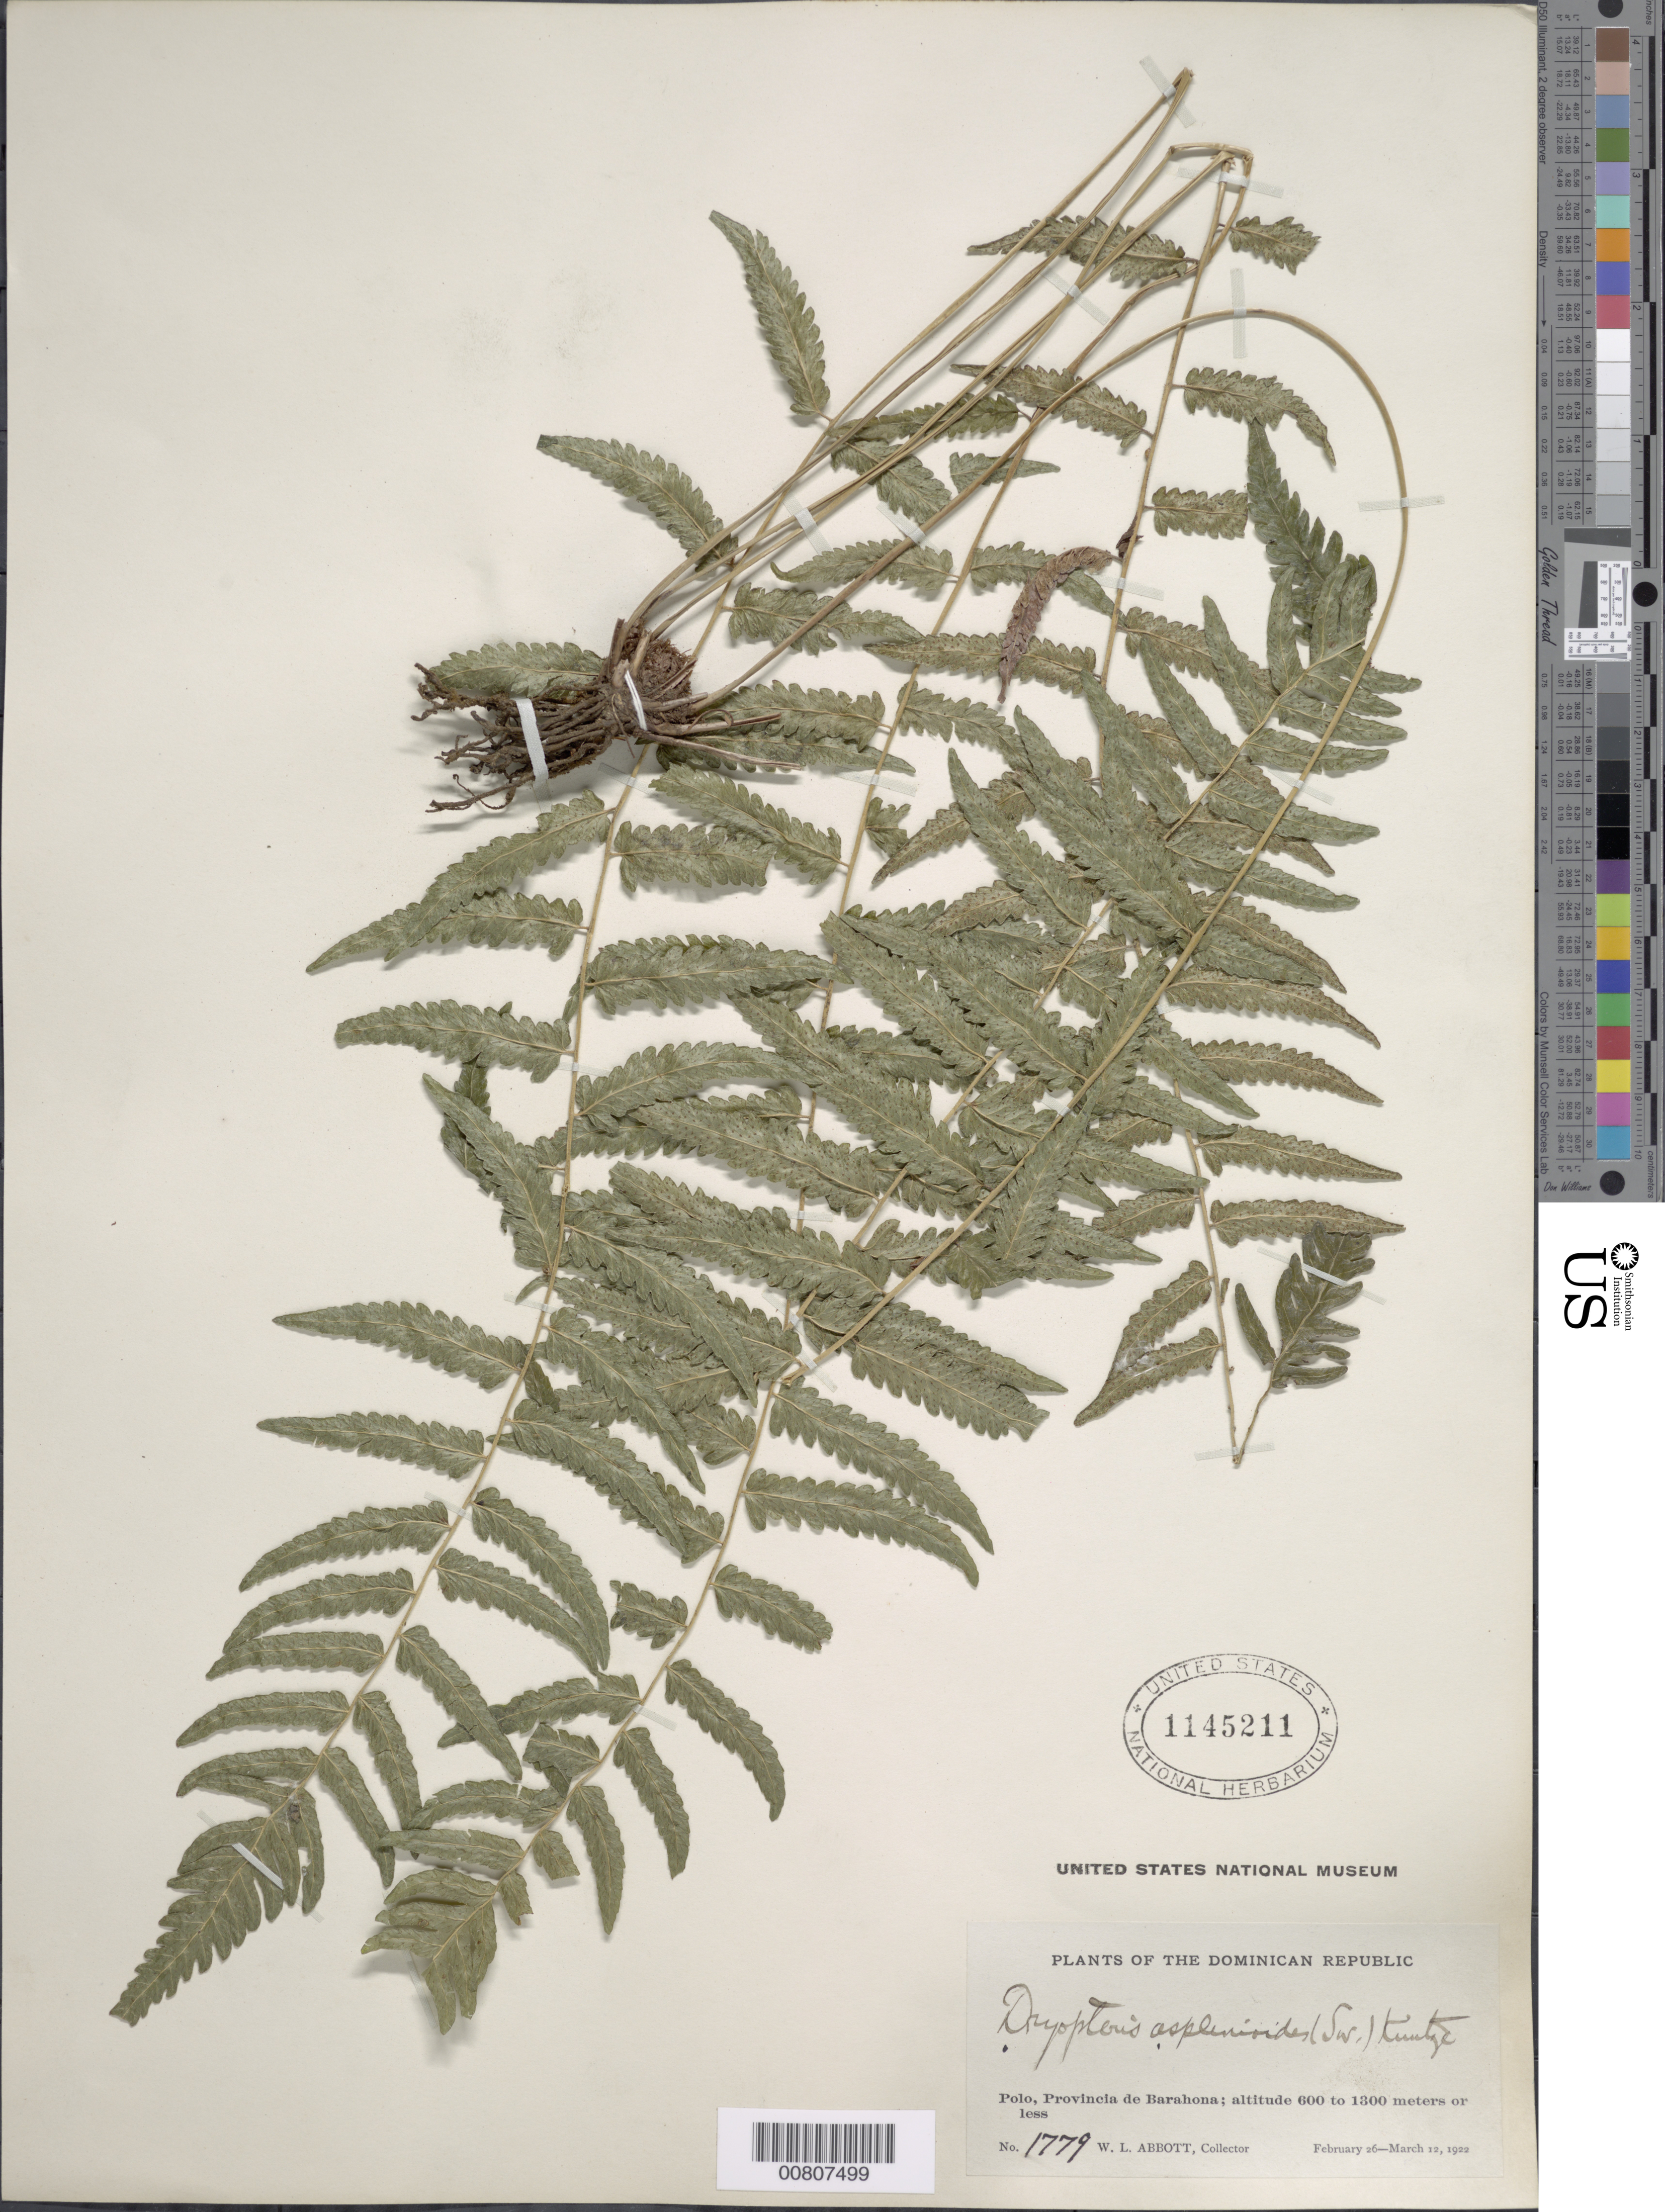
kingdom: Plantae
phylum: Tracheophyta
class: Polypodiopsida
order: Polypodiales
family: Thelypteridaceae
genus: Goniopteris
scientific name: Goniopteris retroflexa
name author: (L.) Pic. Serm.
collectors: W. L. Abbott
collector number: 1779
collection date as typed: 26 Feb 1922 to 12 Mar 1922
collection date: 1922-02-26/1922-03-12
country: Dominican Republic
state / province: Barahona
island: Hispaniola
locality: Polo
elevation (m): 600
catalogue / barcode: US 1145211